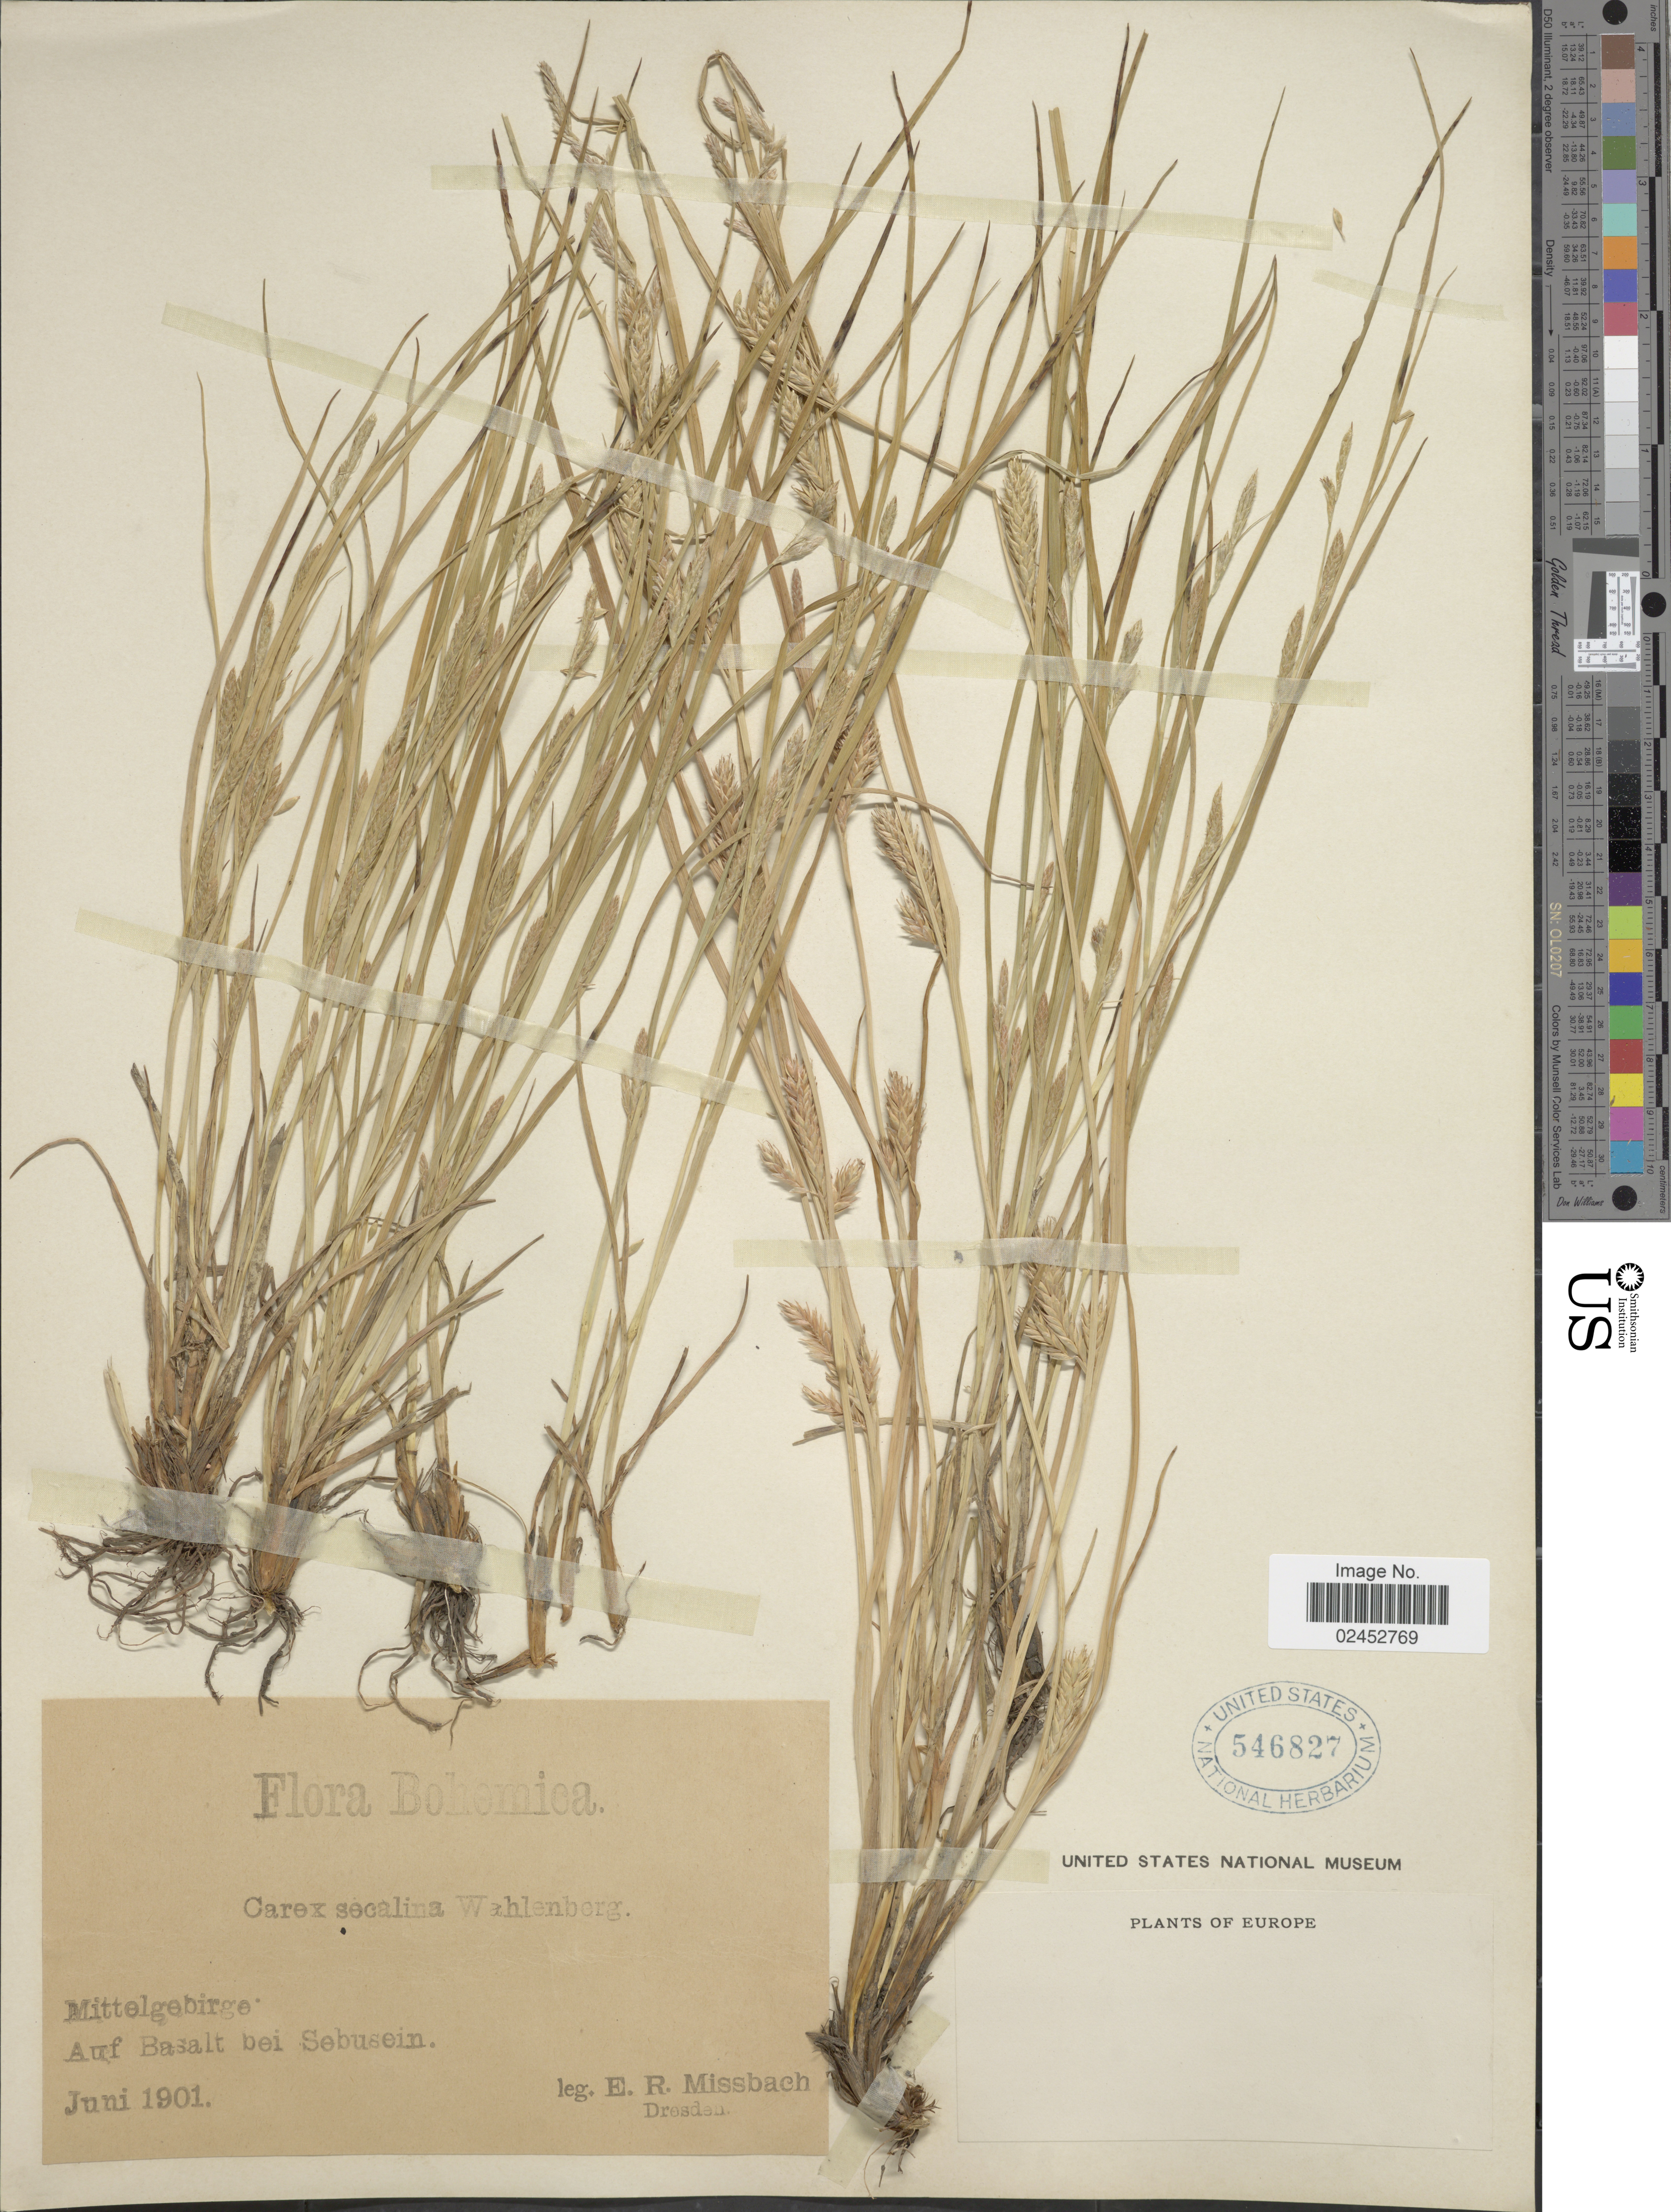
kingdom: Plantae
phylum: Tracheophyta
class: Liliopsida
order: Poales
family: Cyperaceae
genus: Carex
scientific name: Carex secalina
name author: Willd. ex Wahlenb.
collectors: E. Missbach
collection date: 1901-06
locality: Bohemica, Mittelgebirge, Auf Basalt bei Subesein, Europe.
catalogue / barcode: US 546827